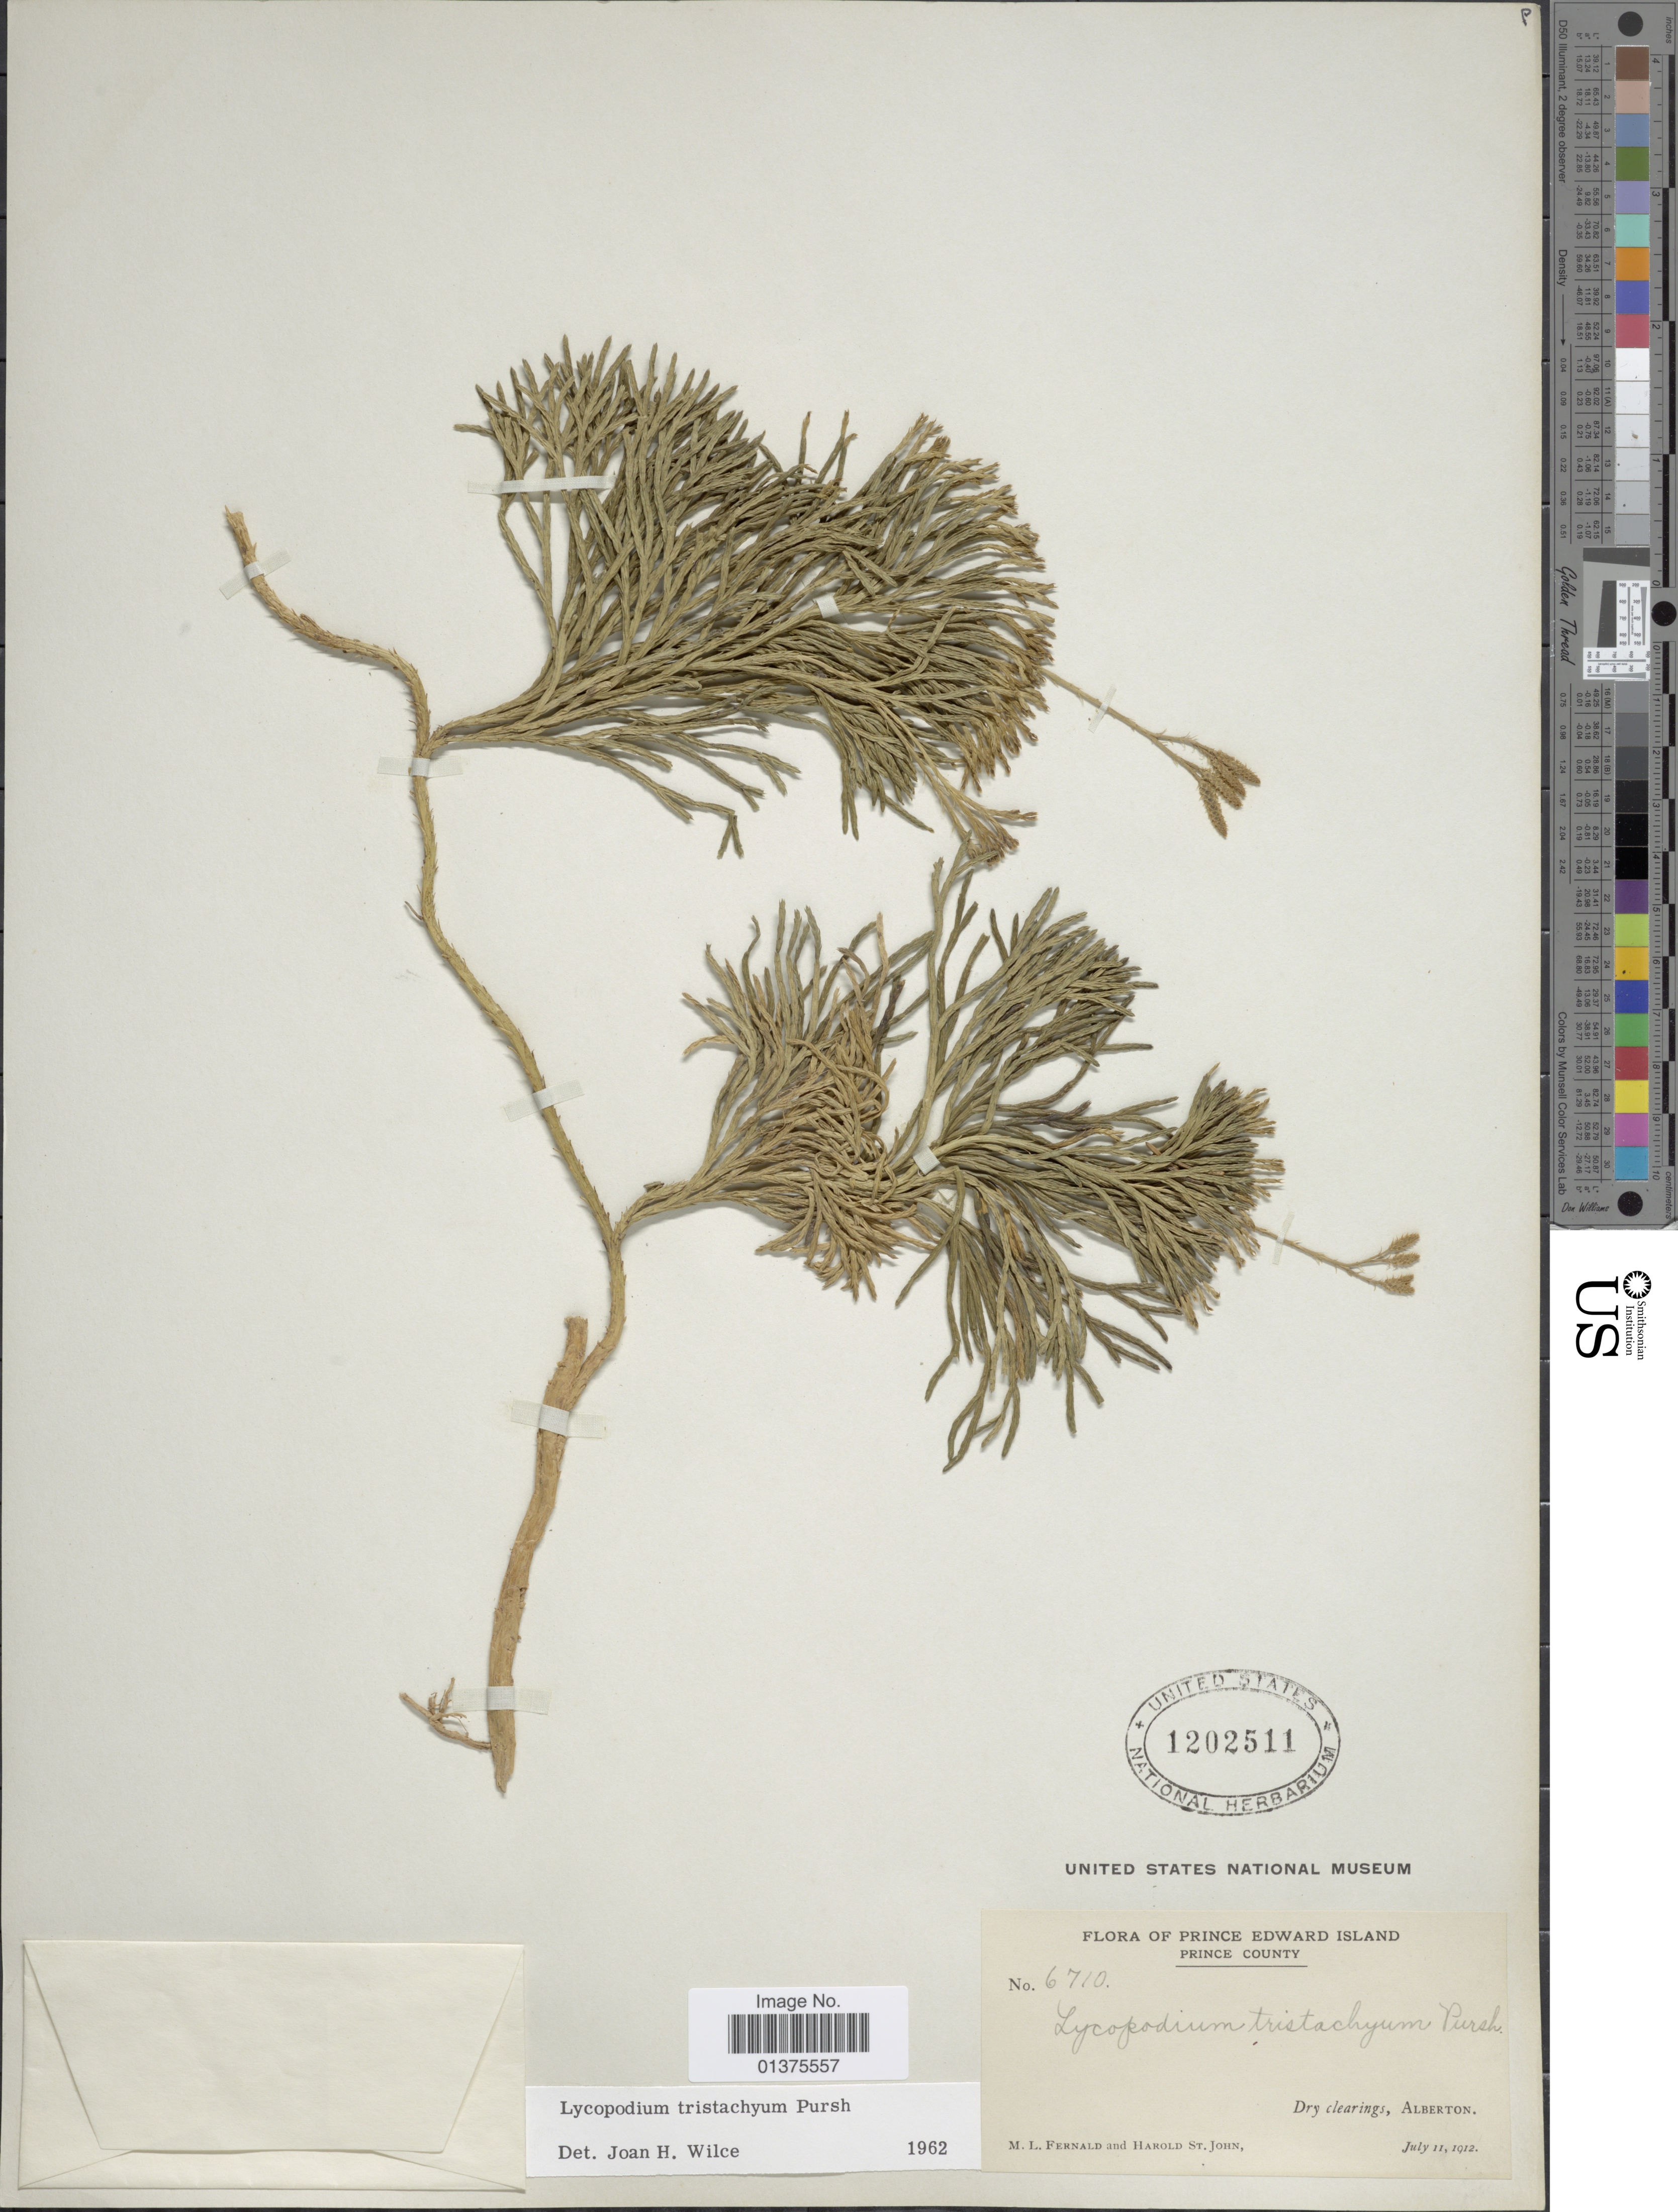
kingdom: Plantae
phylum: Tracheophyta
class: Lycopodiopsida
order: Lycopodiales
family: Lycopodiaceae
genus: Diphasiastrum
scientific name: Diphasiastrum tristachyum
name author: (Pursh) Holub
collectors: M. L. Fernald & H. St. John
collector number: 6710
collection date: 1912-07-11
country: Canada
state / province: Prince Edward Island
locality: Prince County, Dry clearings, Alberton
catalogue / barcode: US 1202511